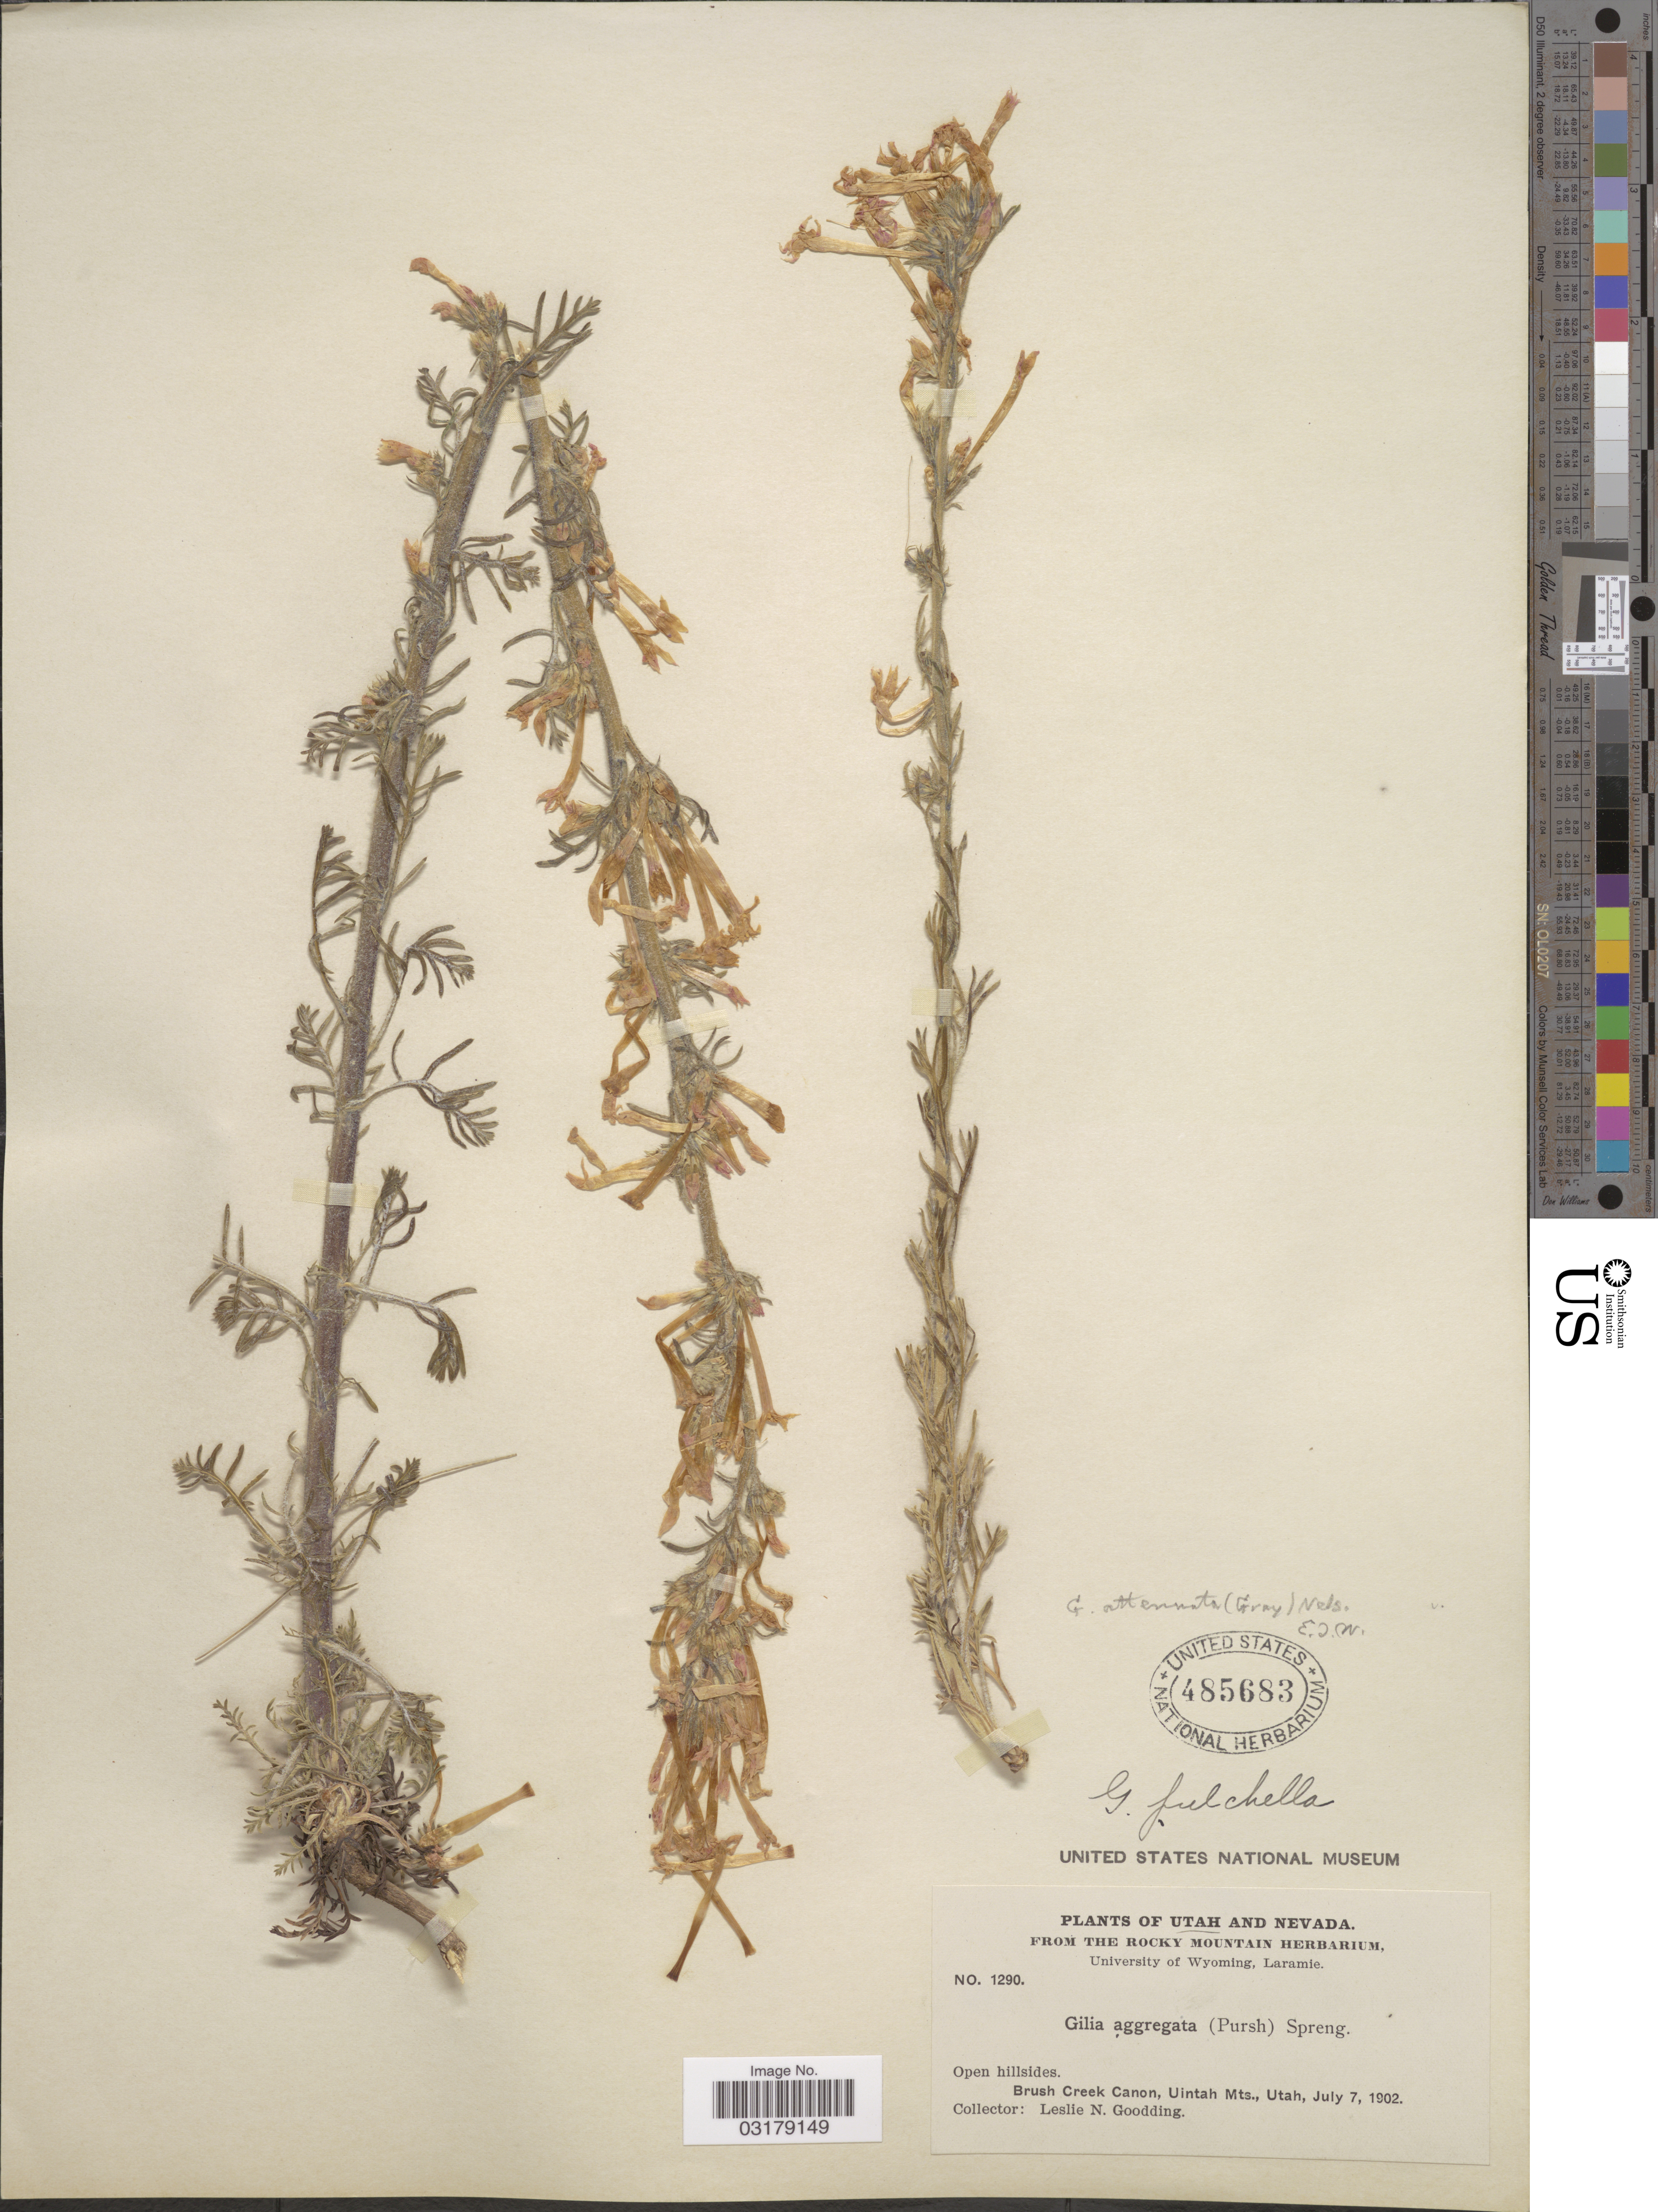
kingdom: Plantae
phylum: Tracheophyta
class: Magnoliopsida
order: Ericales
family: Polemoniaceae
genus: Ipomopsis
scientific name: Ipomopsis aggregata subsp. attenuata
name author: (A. Gray) V.E. Grant & A.D. Grant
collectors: L. N. Goodding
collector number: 1290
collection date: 1902-07-07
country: United States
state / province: Utah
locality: Open hillsides. Brush Creek Canon, Uintah Mts.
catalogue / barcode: US 485683